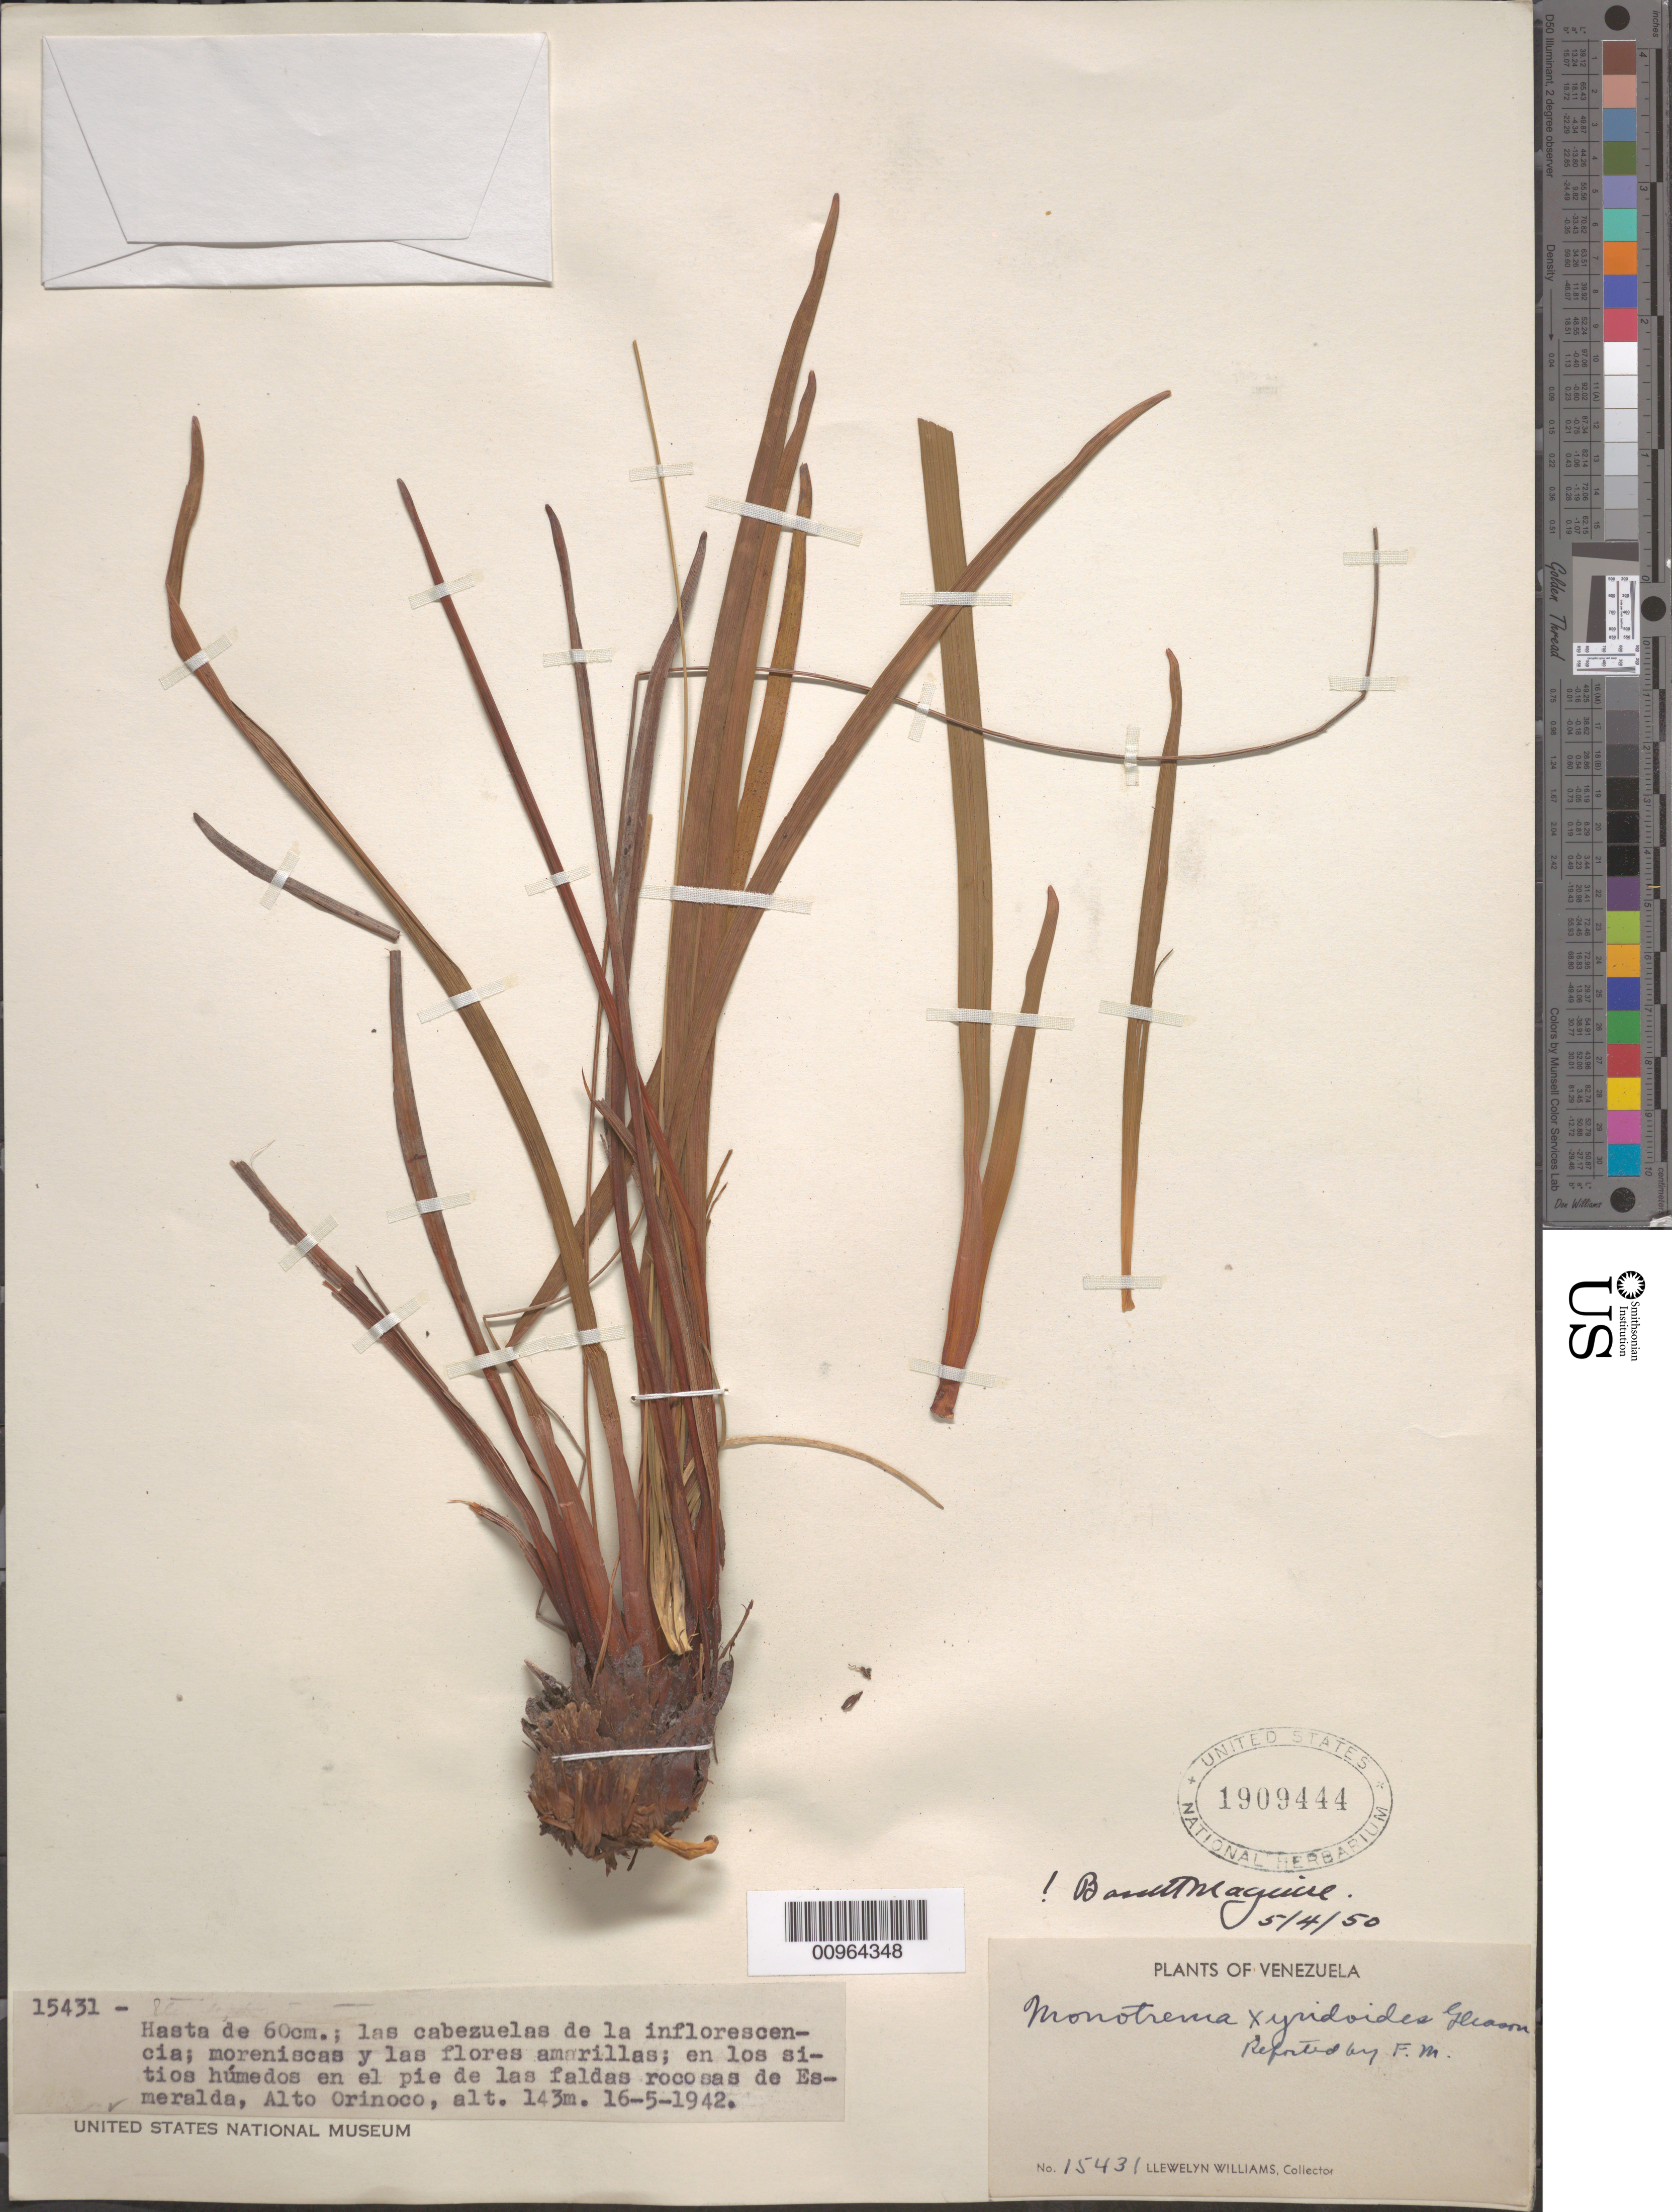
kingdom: Plantae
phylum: Tracheophyta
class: Liliopsida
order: Poales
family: Rapateaceae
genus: Monotrema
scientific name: Monotrema xyridoides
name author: Gleason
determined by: Maguire, Bassett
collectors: Ll. Williams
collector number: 15431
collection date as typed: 16-May-42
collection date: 1942-05-16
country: Venezuela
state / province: Amazonas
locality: Esmeralda, Alto Orinoco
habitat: Sitios humedos en el pie de las faldas rocosas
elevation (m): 143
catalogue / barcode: US 1909444